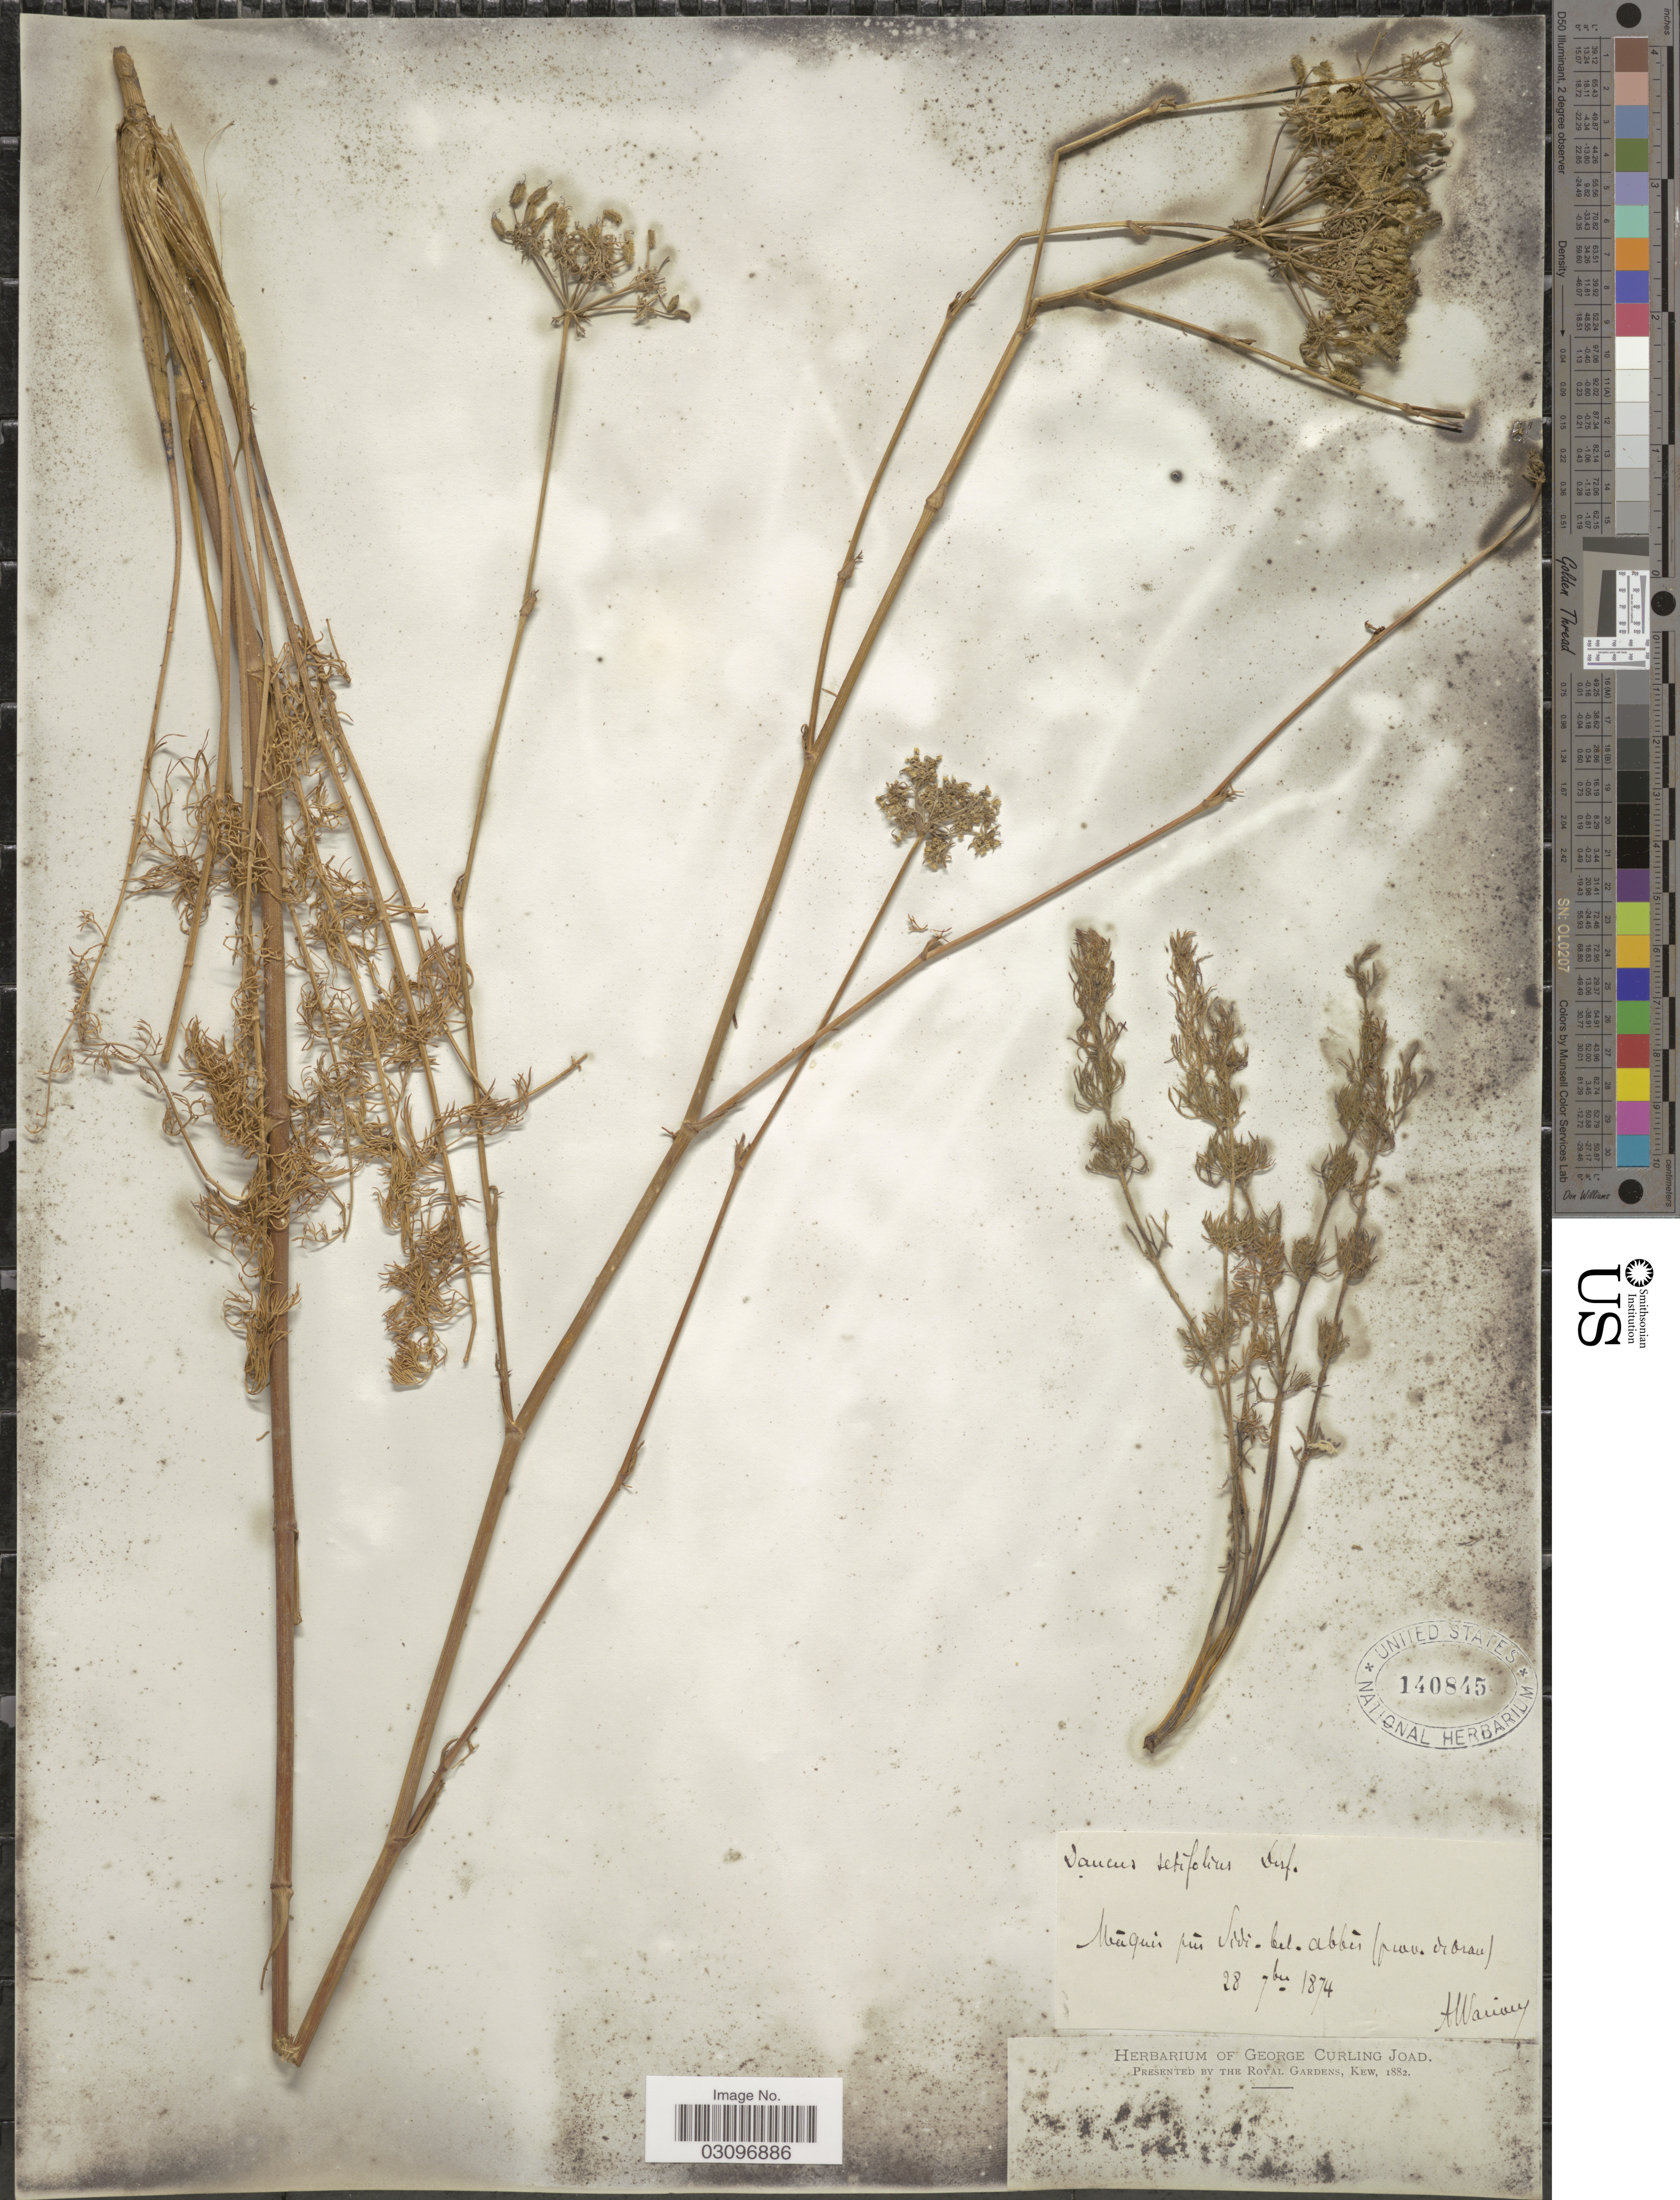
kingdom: Plantae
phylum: Tracheophyta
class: Magnoliopsida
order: Apiales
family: Apiaceae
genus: Daucus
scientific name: Daucus setifolius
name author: Desf.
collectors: A. Warion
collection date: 1874-09-28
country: Algeria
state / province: Oran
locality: Maquin pres Sidi-bel-abbis (prov. de Oran).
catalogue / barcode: US 140845